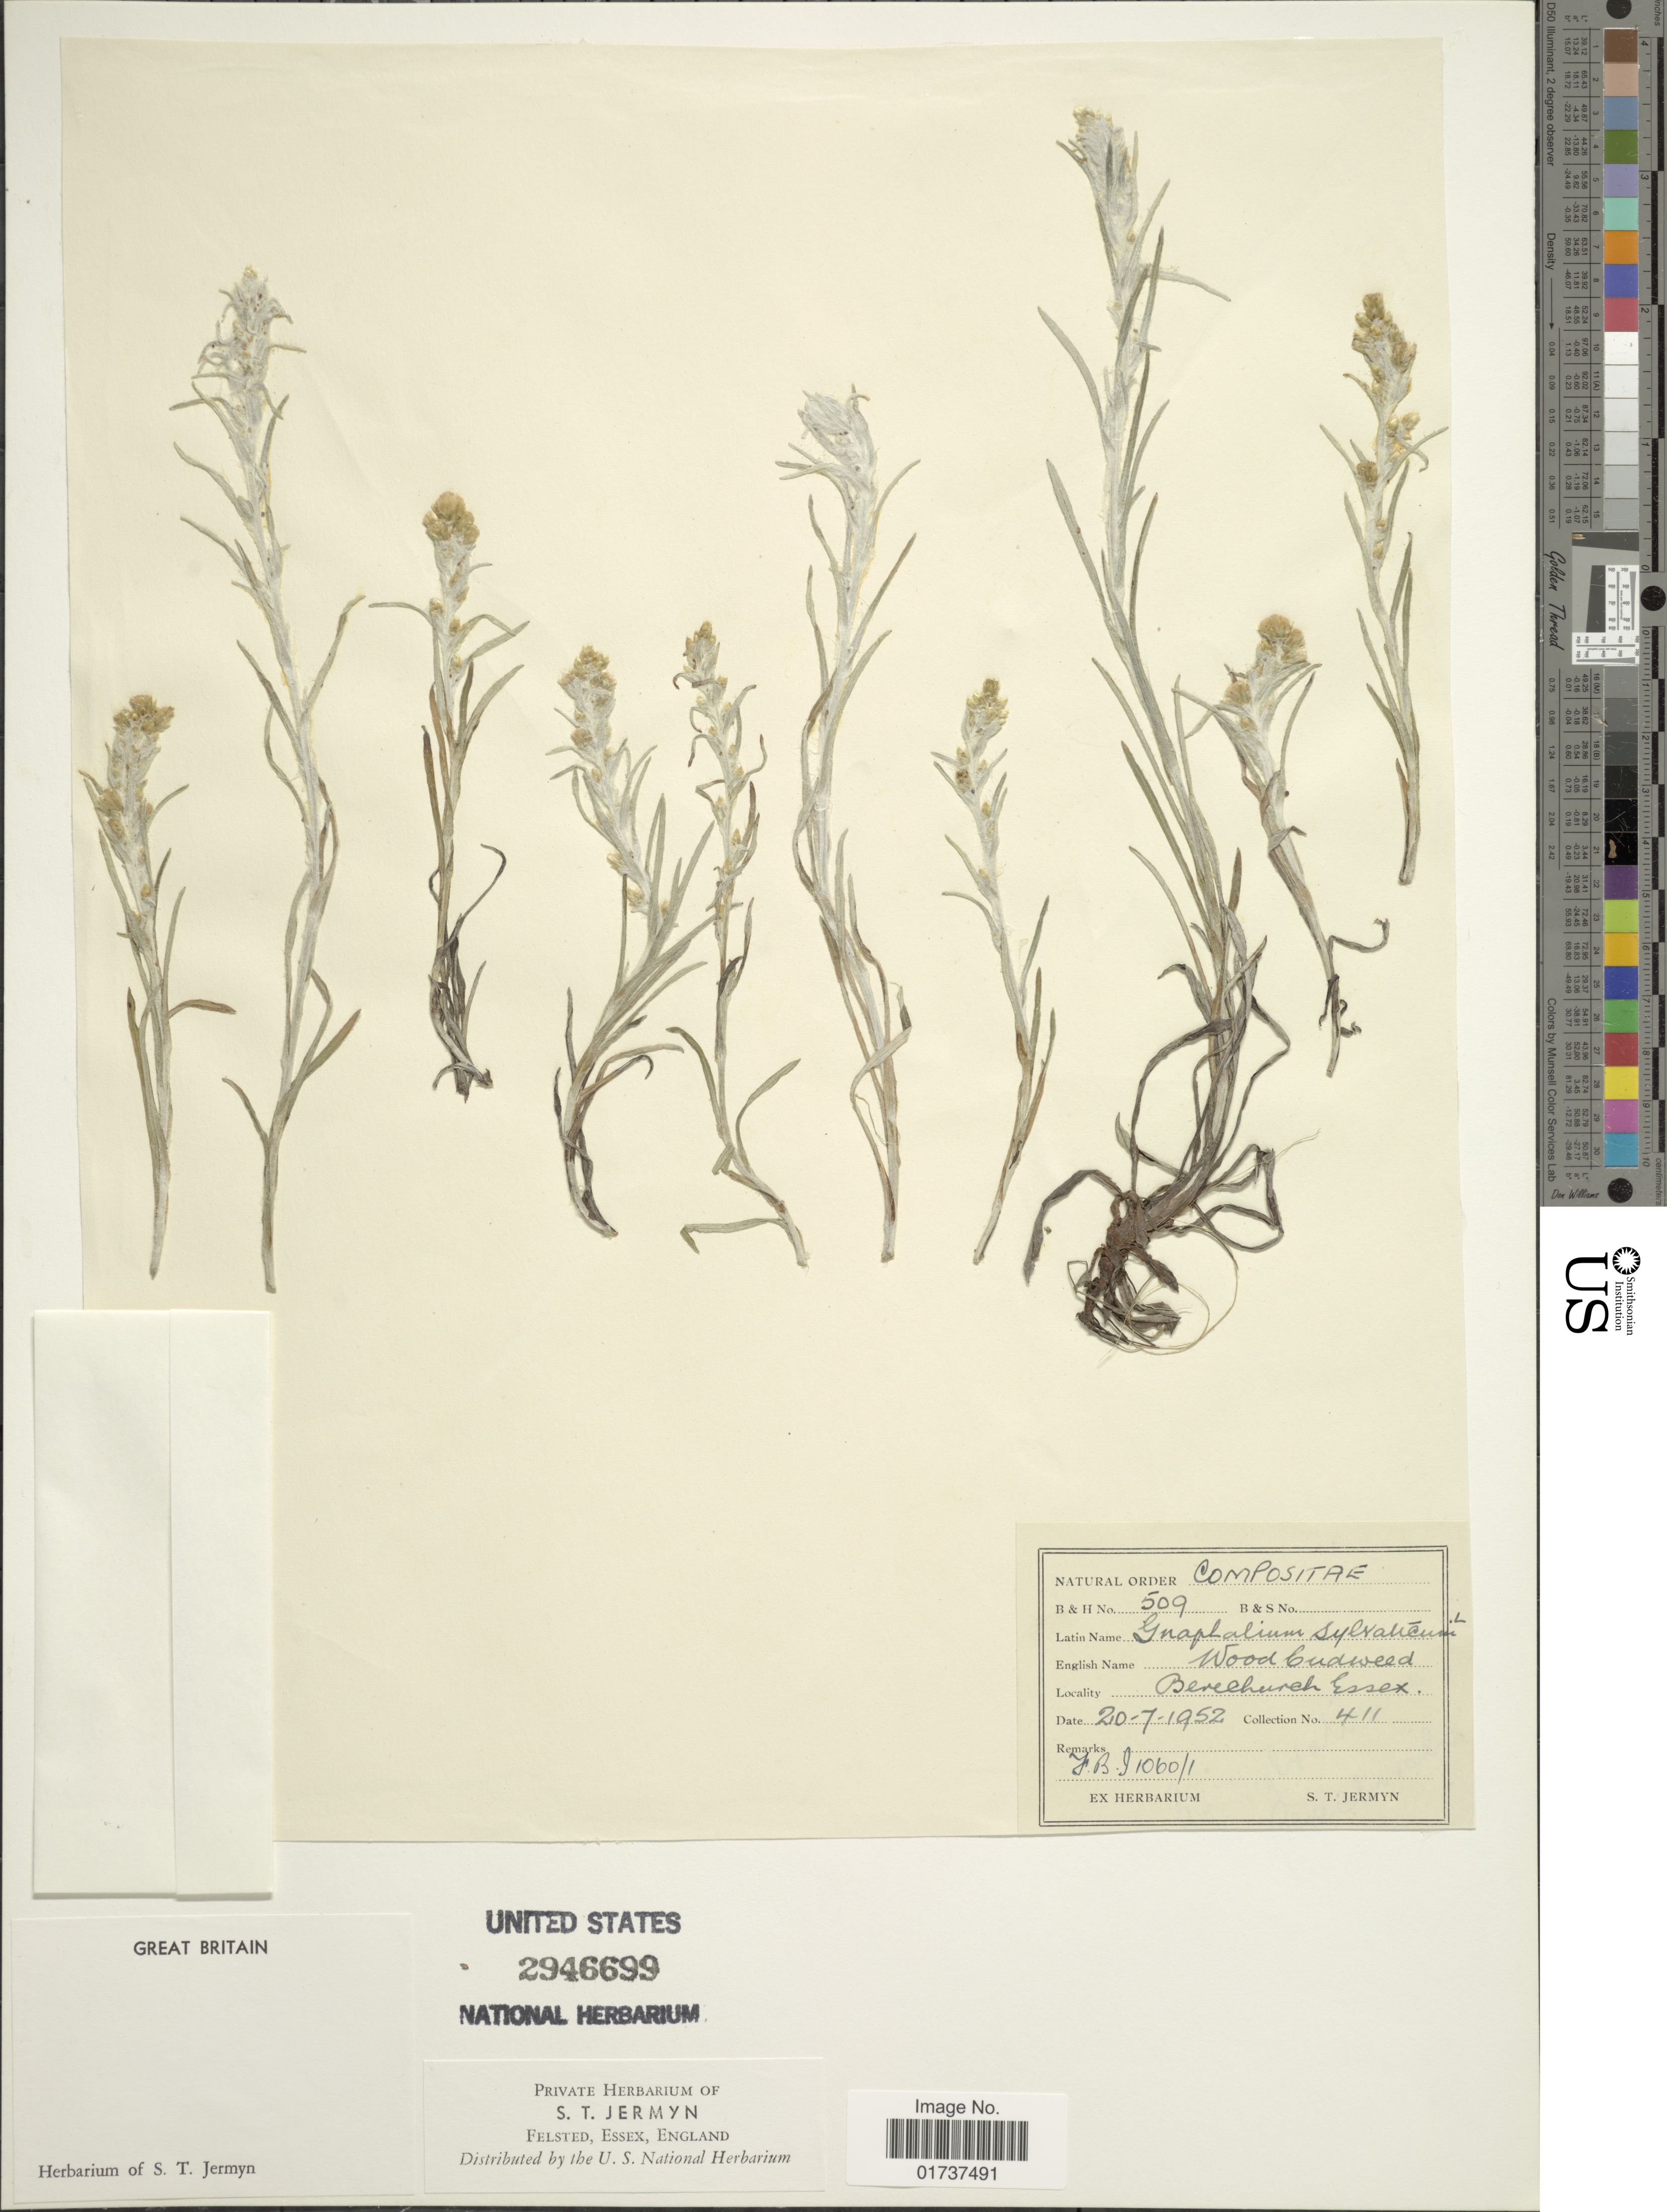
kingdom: Plantae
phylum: Tracheophyta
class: Magnoliopsida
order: Asterales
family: Asteraceae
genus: Gnaphalium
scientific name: Gnaphalium sylvaticum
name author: L.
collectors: ex herb. S. T. Jermyn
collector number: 411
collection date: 1952-07-20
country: United Kingdom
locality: Berechurch Essex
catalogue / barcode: US 2946699